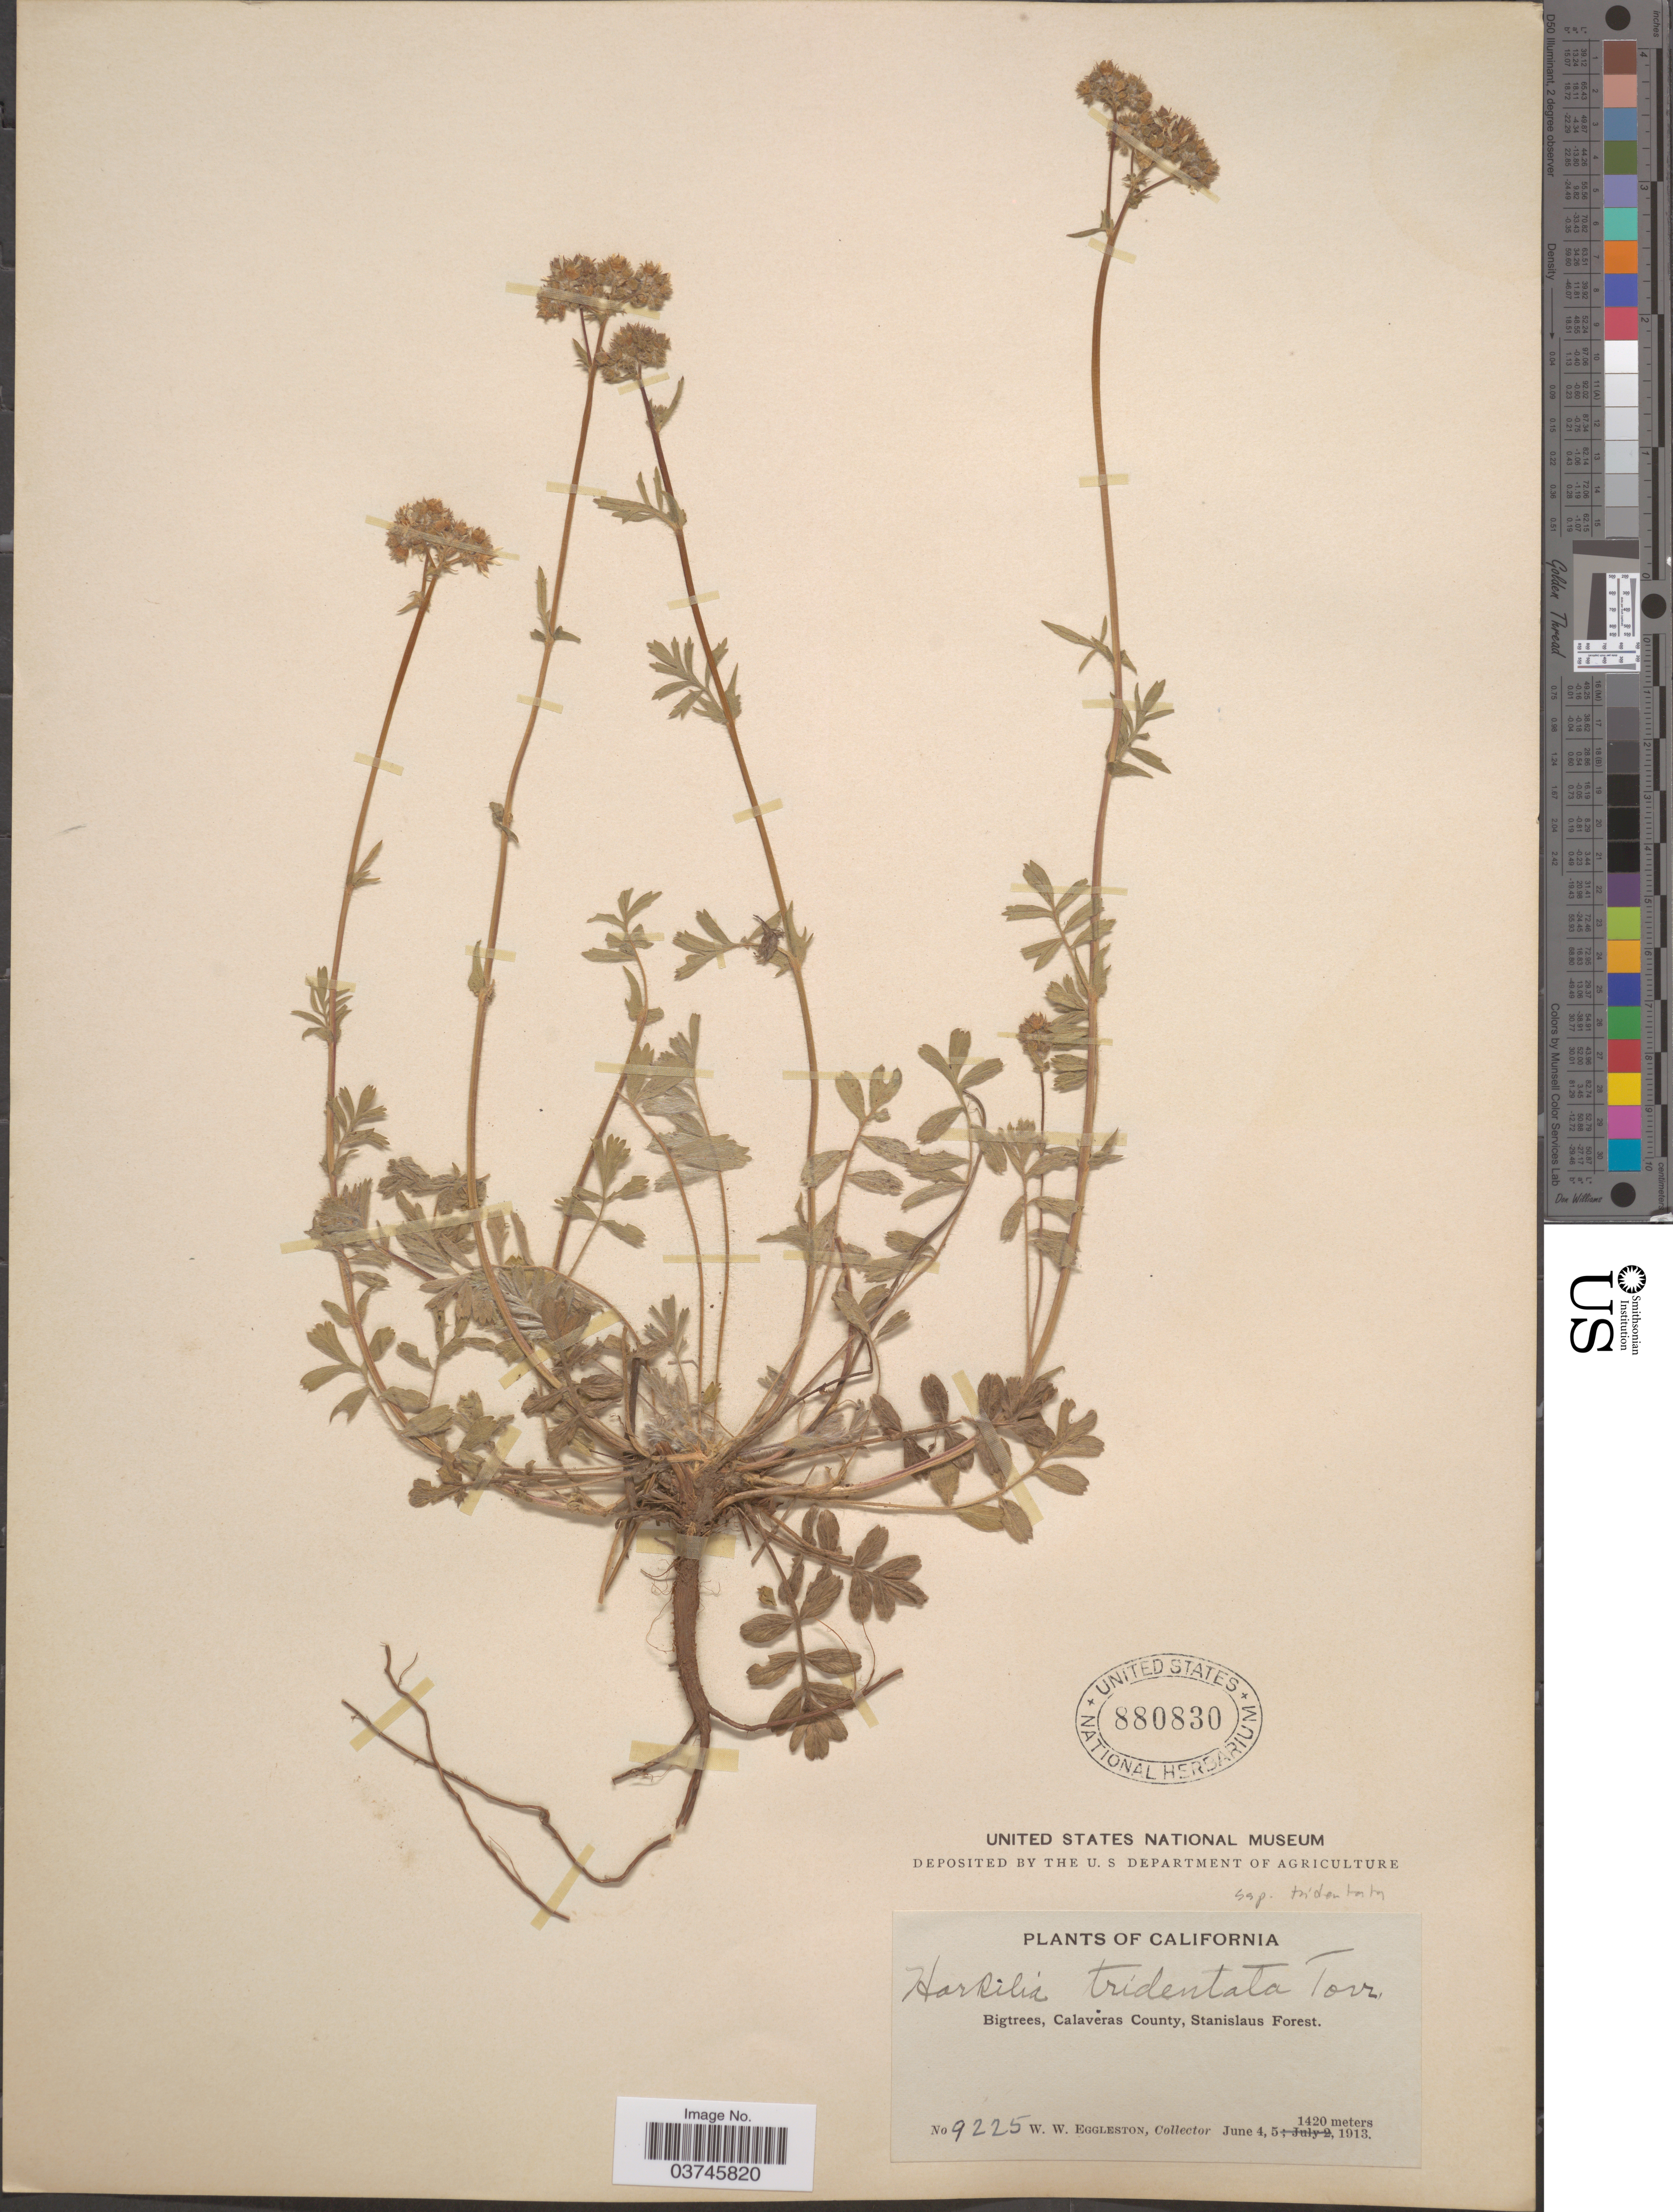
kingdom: Plantae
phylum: Tracheophyta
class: Magnoliopsida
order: Rosales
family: Rosaceae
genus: Potentilla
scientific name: Potentilla tilingii var. tilingii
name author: (Regel) Greene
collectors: W. W. Eggleston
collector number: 9225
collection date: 1913-06-04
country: United States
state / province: California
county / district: Calaveras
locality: Bigtrees, Calaveras County, Stanislaus Forest.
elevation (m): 1420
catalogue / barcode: US 880830